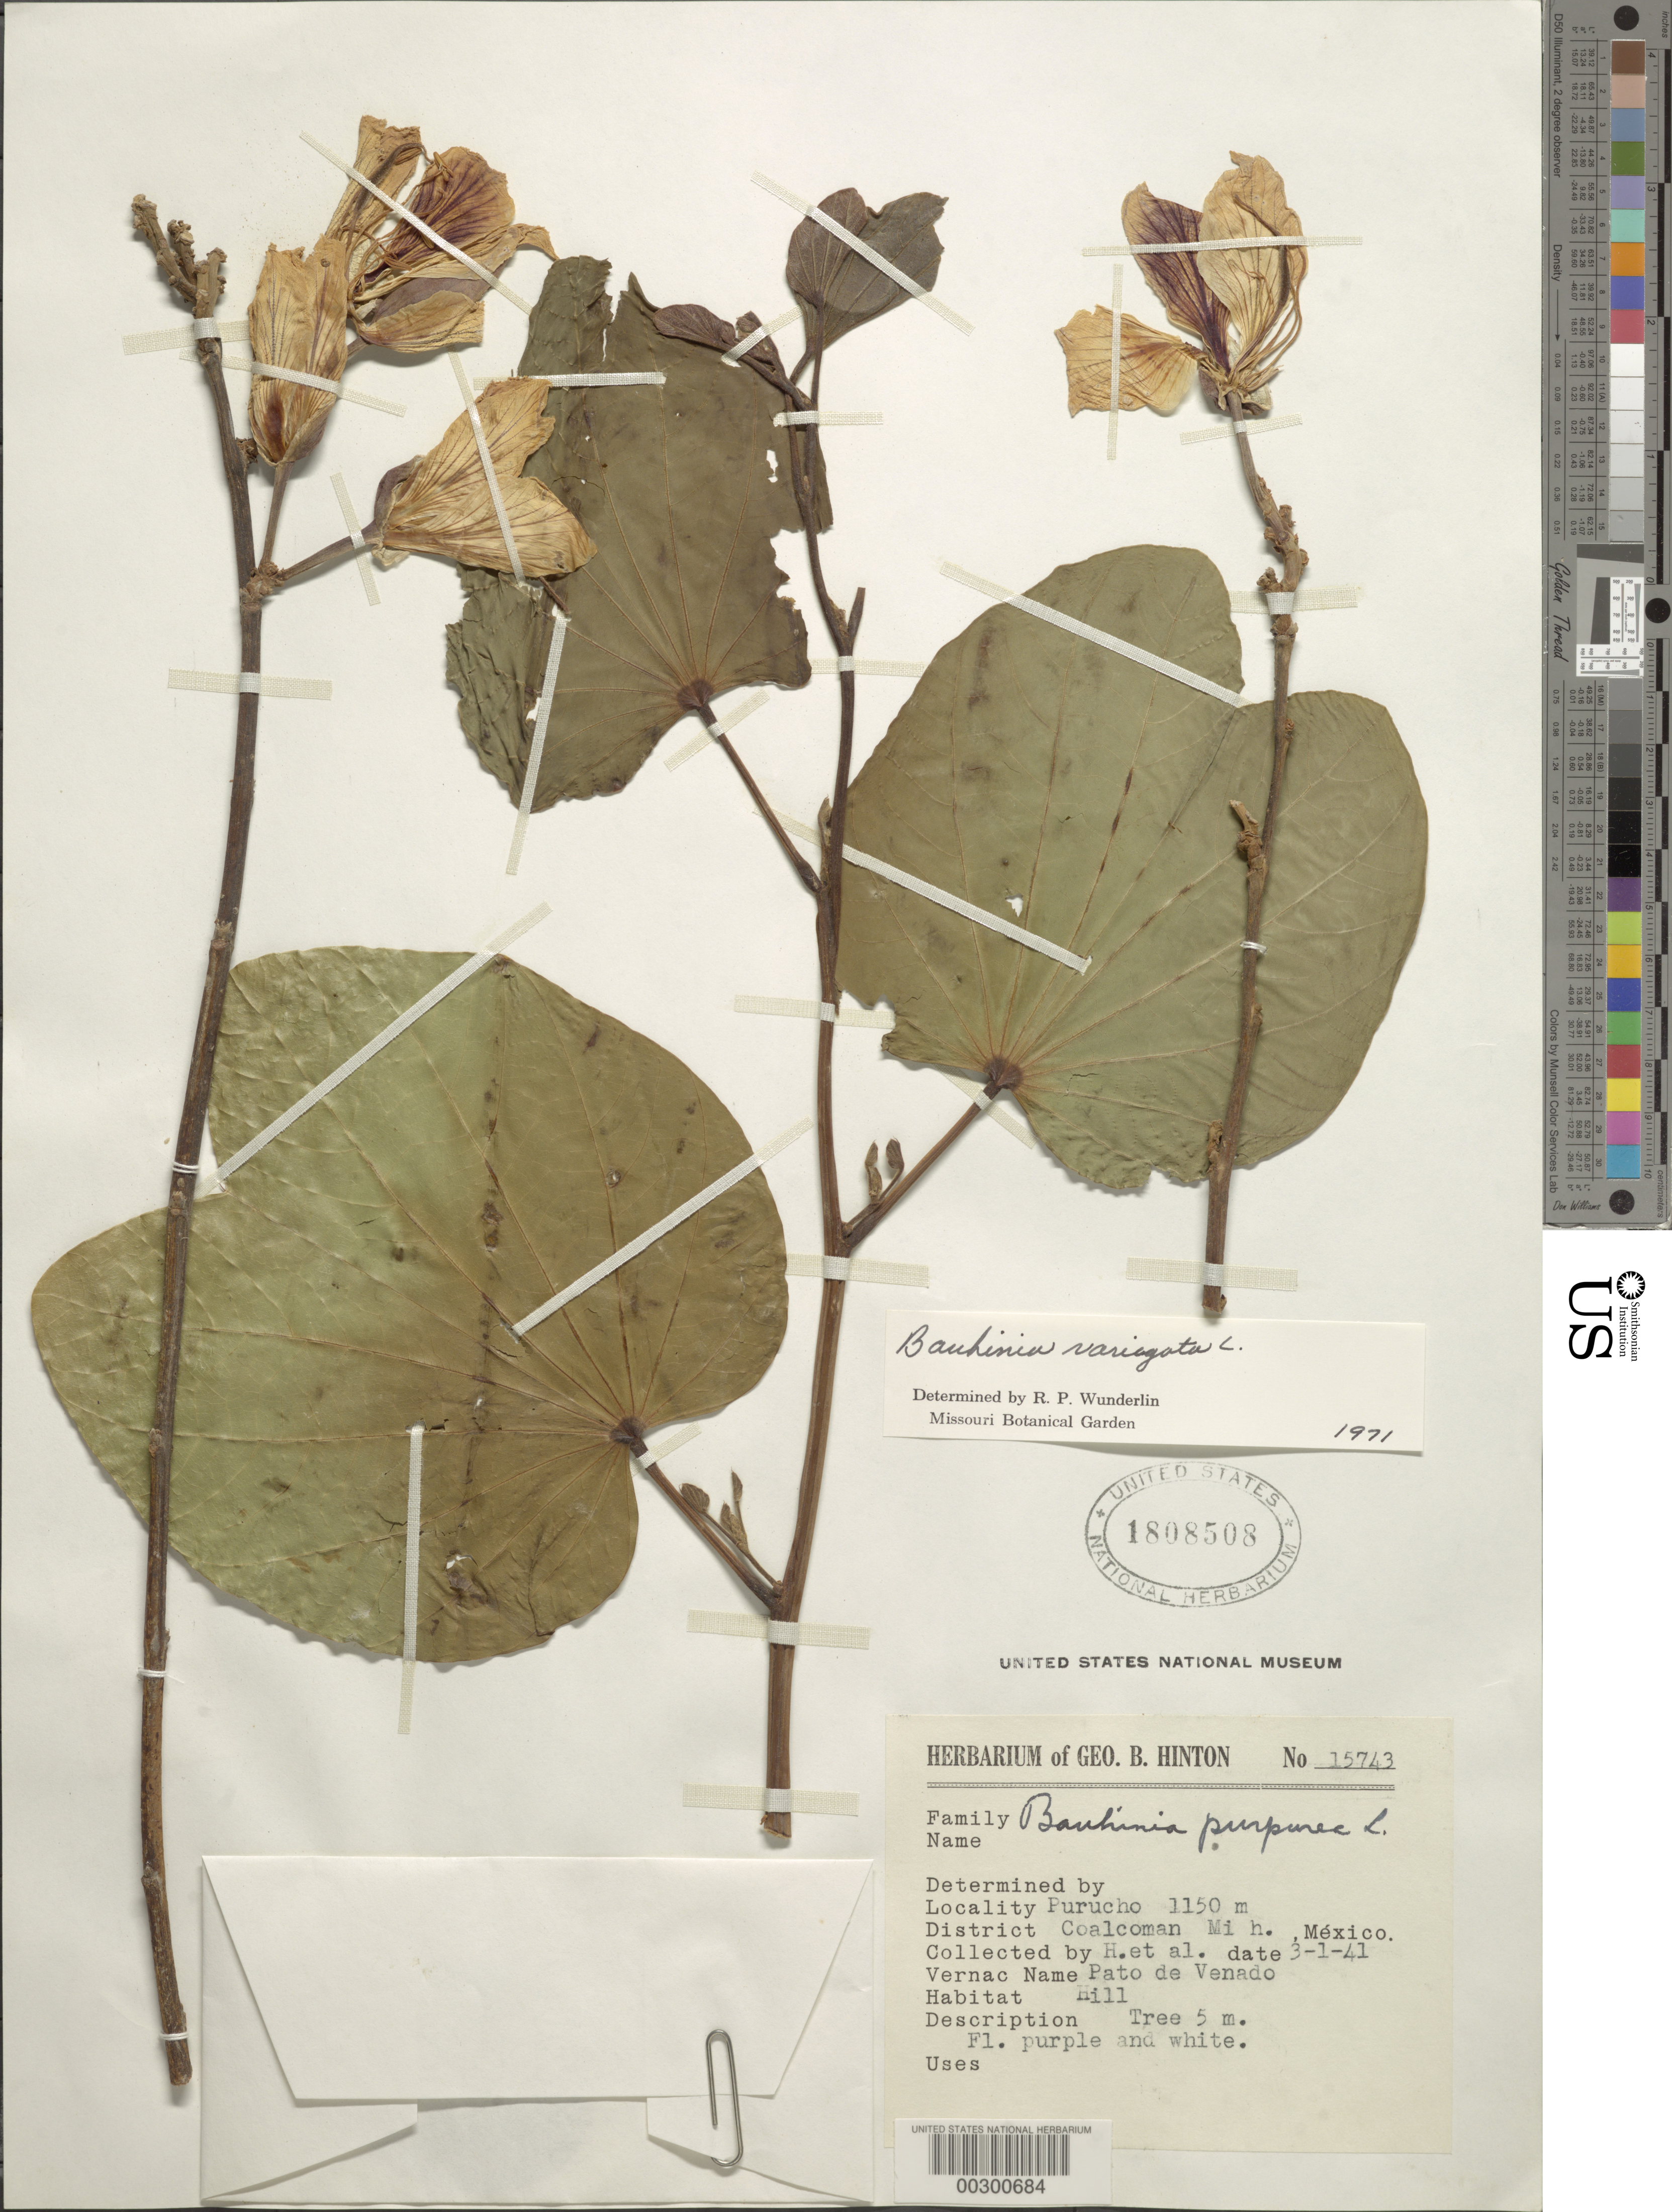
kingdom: Plantae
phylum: Tracheophyta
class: Magnoliopsida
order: Fabales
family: Fabaceae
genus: Bauhinia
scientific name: Bauhinia variegata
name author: L.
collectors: G. B. Hinton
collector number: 15743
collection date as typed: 03 Jan 1941 or 01 Mar 1941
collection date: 1941-01-03 or 1941-03-01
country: Mexico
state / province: Michoacán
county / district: Coalcomán De Vazquez Pallares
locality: Coalcomán Mun. (?), Purucho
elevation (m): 1150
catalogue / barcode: US 1808508